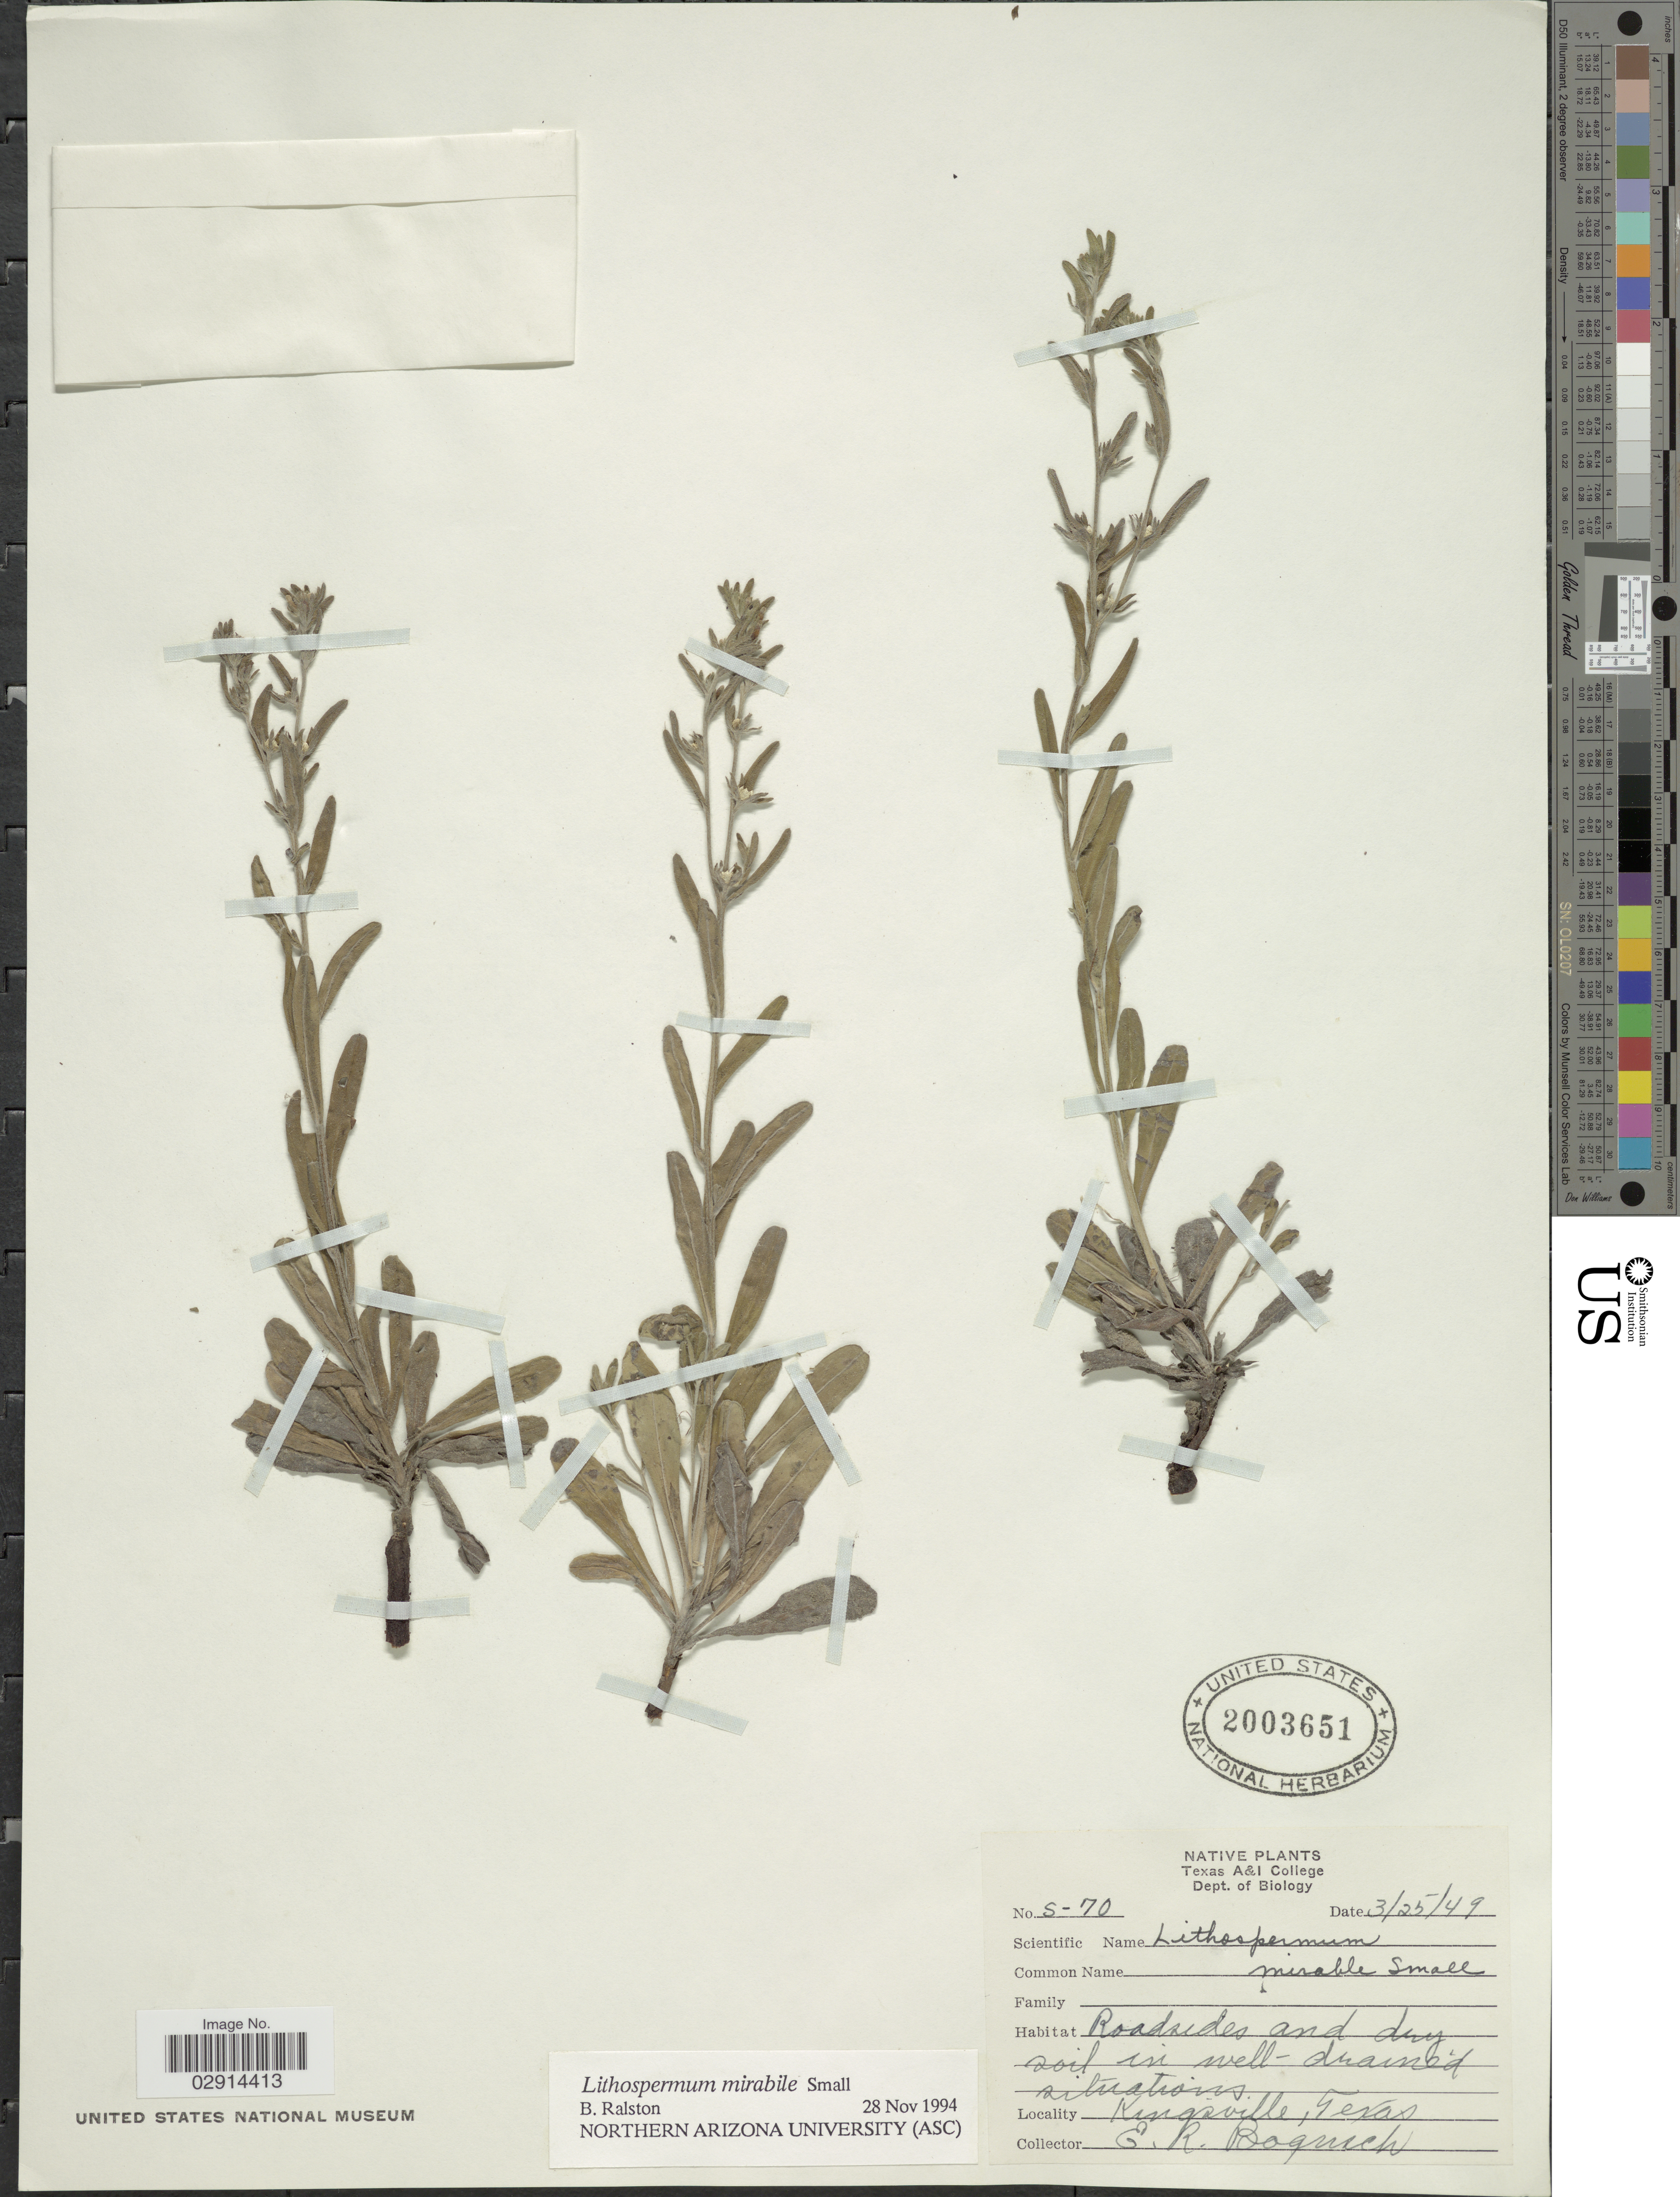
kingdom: Plantae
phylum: Tracheophyta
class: Magnoliopsida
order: Boraginales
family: Boraginaceae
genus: Lithospermum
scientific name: Lithospermum mirabile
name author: Small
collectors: E. Bognach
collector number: S-70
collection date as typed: Transcribed d/m/y: 25/3/49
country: United States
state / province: Texas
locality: Kingsville.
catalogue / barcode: US 2003651